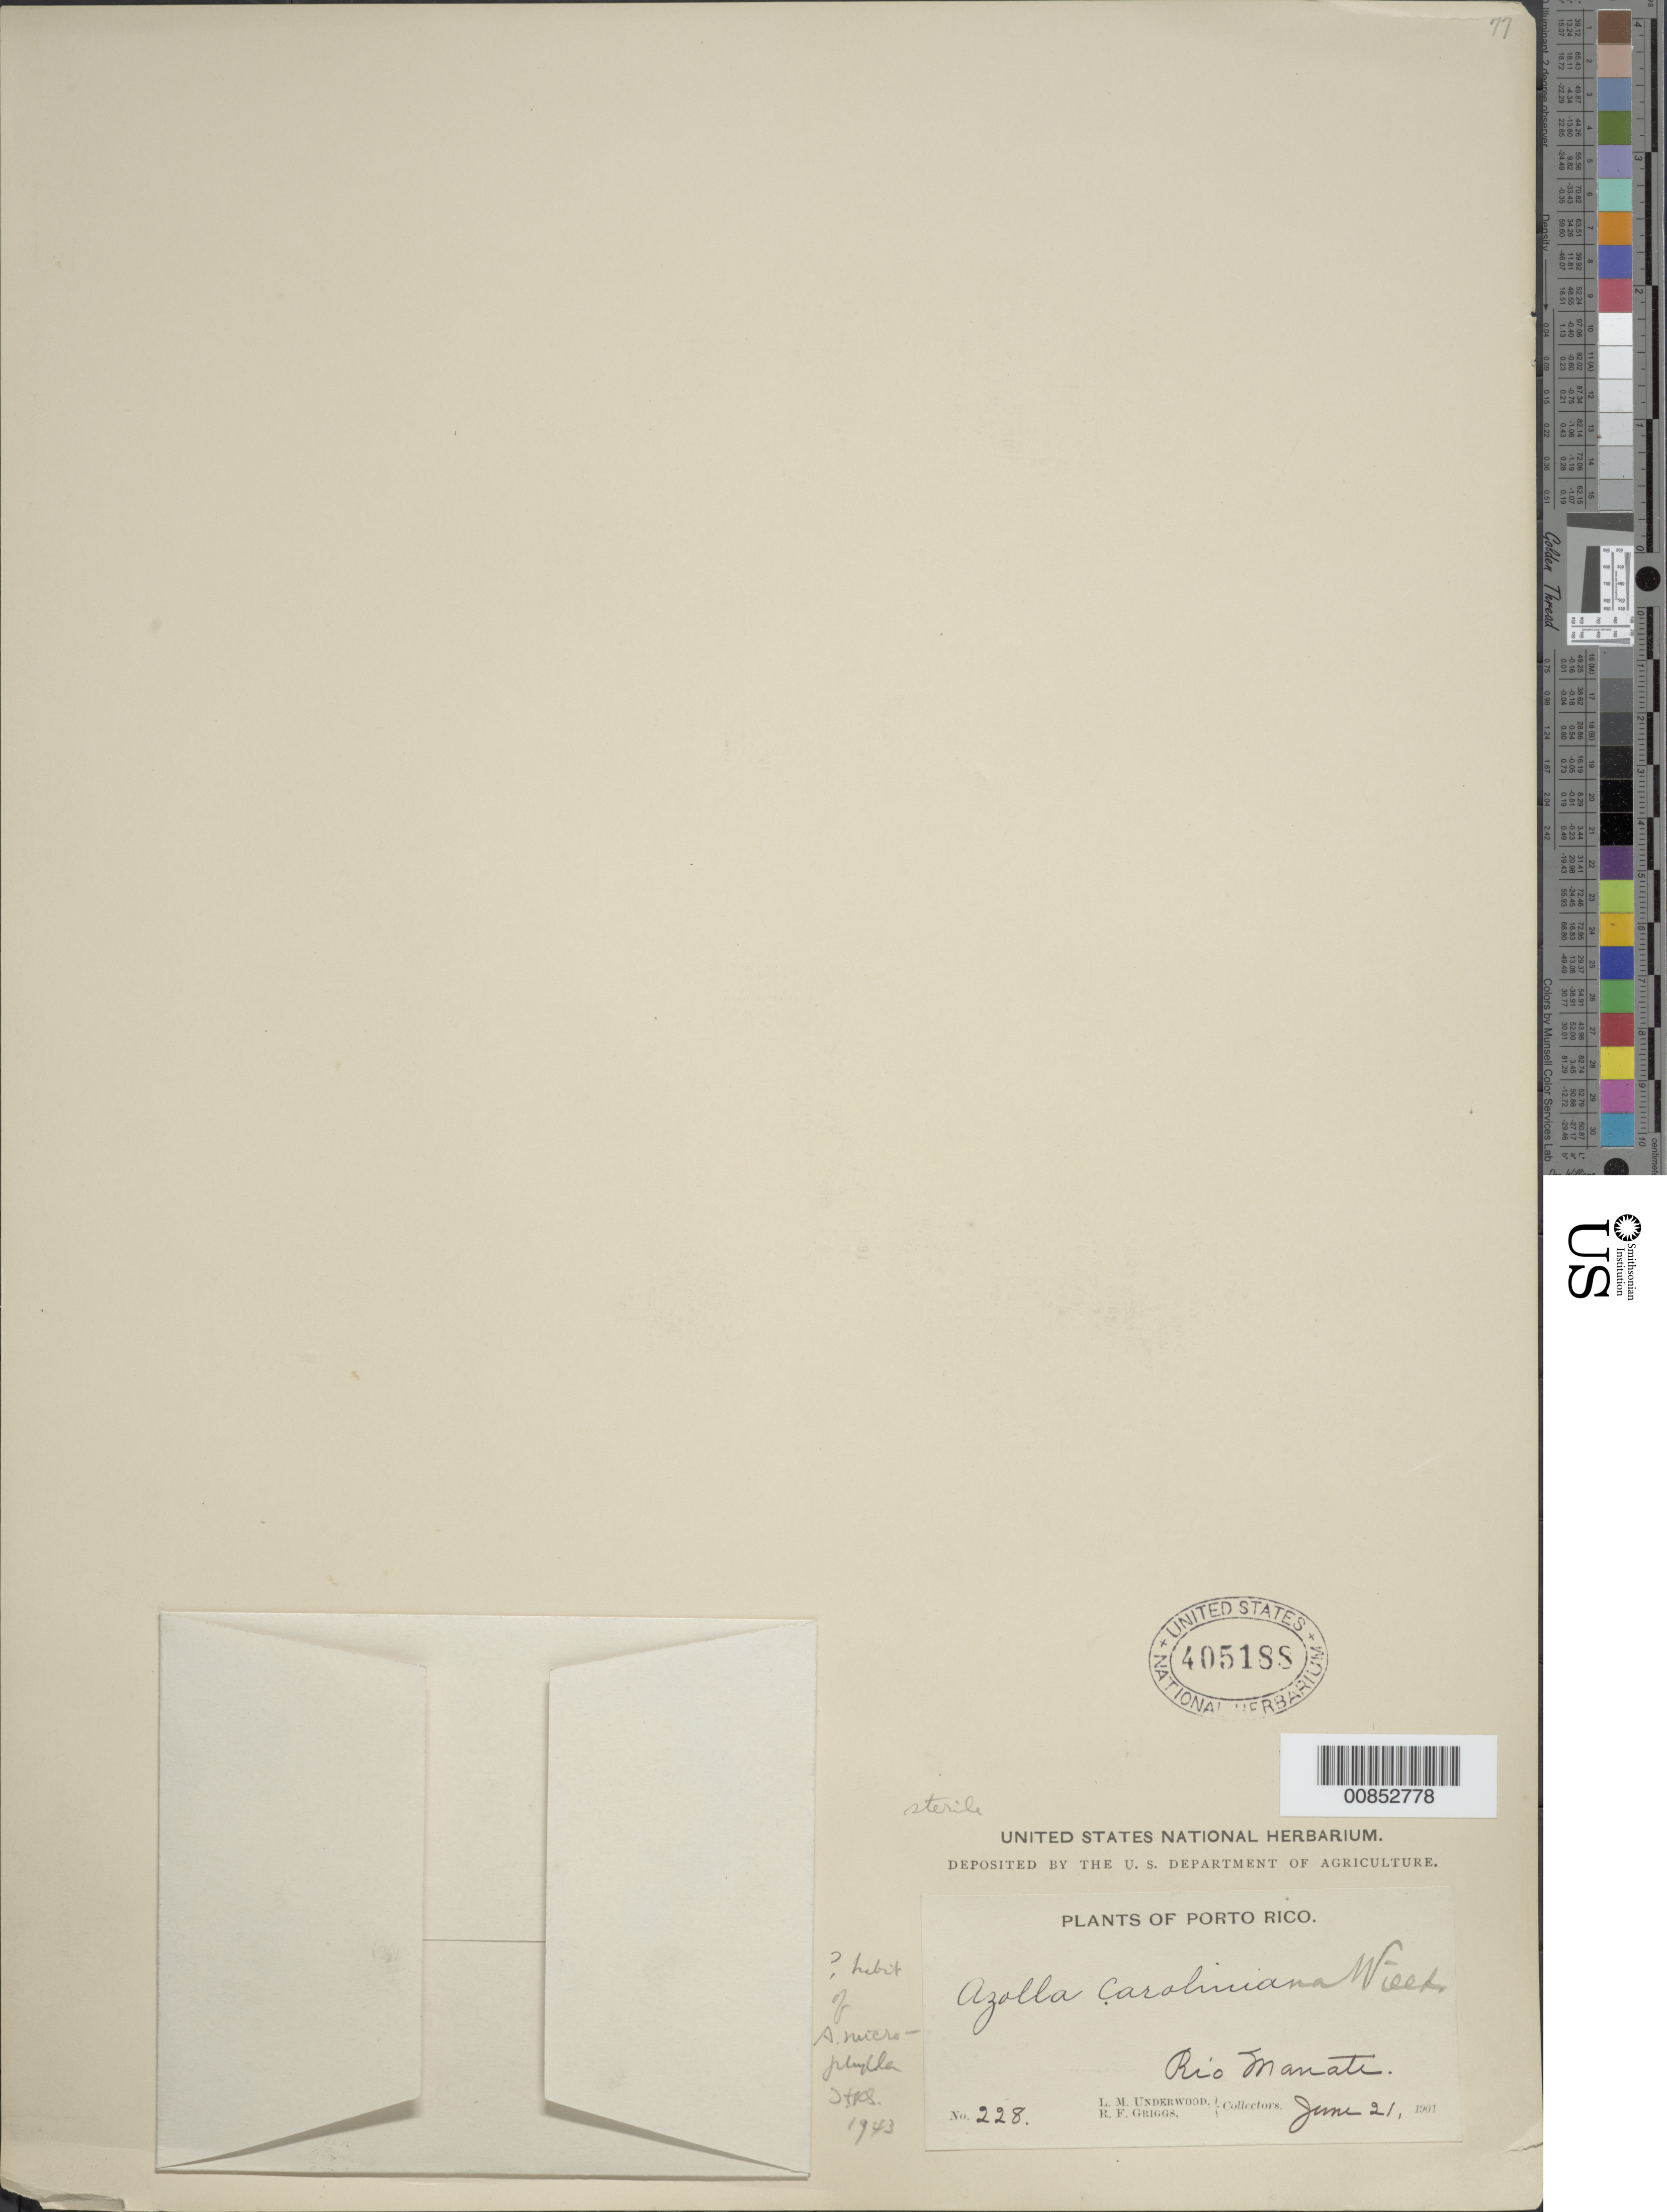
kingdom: Plantae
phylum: Tracheophyta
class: Polypodiopsida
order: Salviniales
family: Salviniaceae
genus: Azolla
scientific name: Azolla caroliniana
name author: Willd.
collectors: L. M. Underwood & R. F. Griggs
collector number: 228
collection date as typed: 21 Jun 1901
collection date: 1901-06-21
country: Puerto Rico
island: Puerto Rico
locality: Río Manati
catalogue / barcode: US 405188